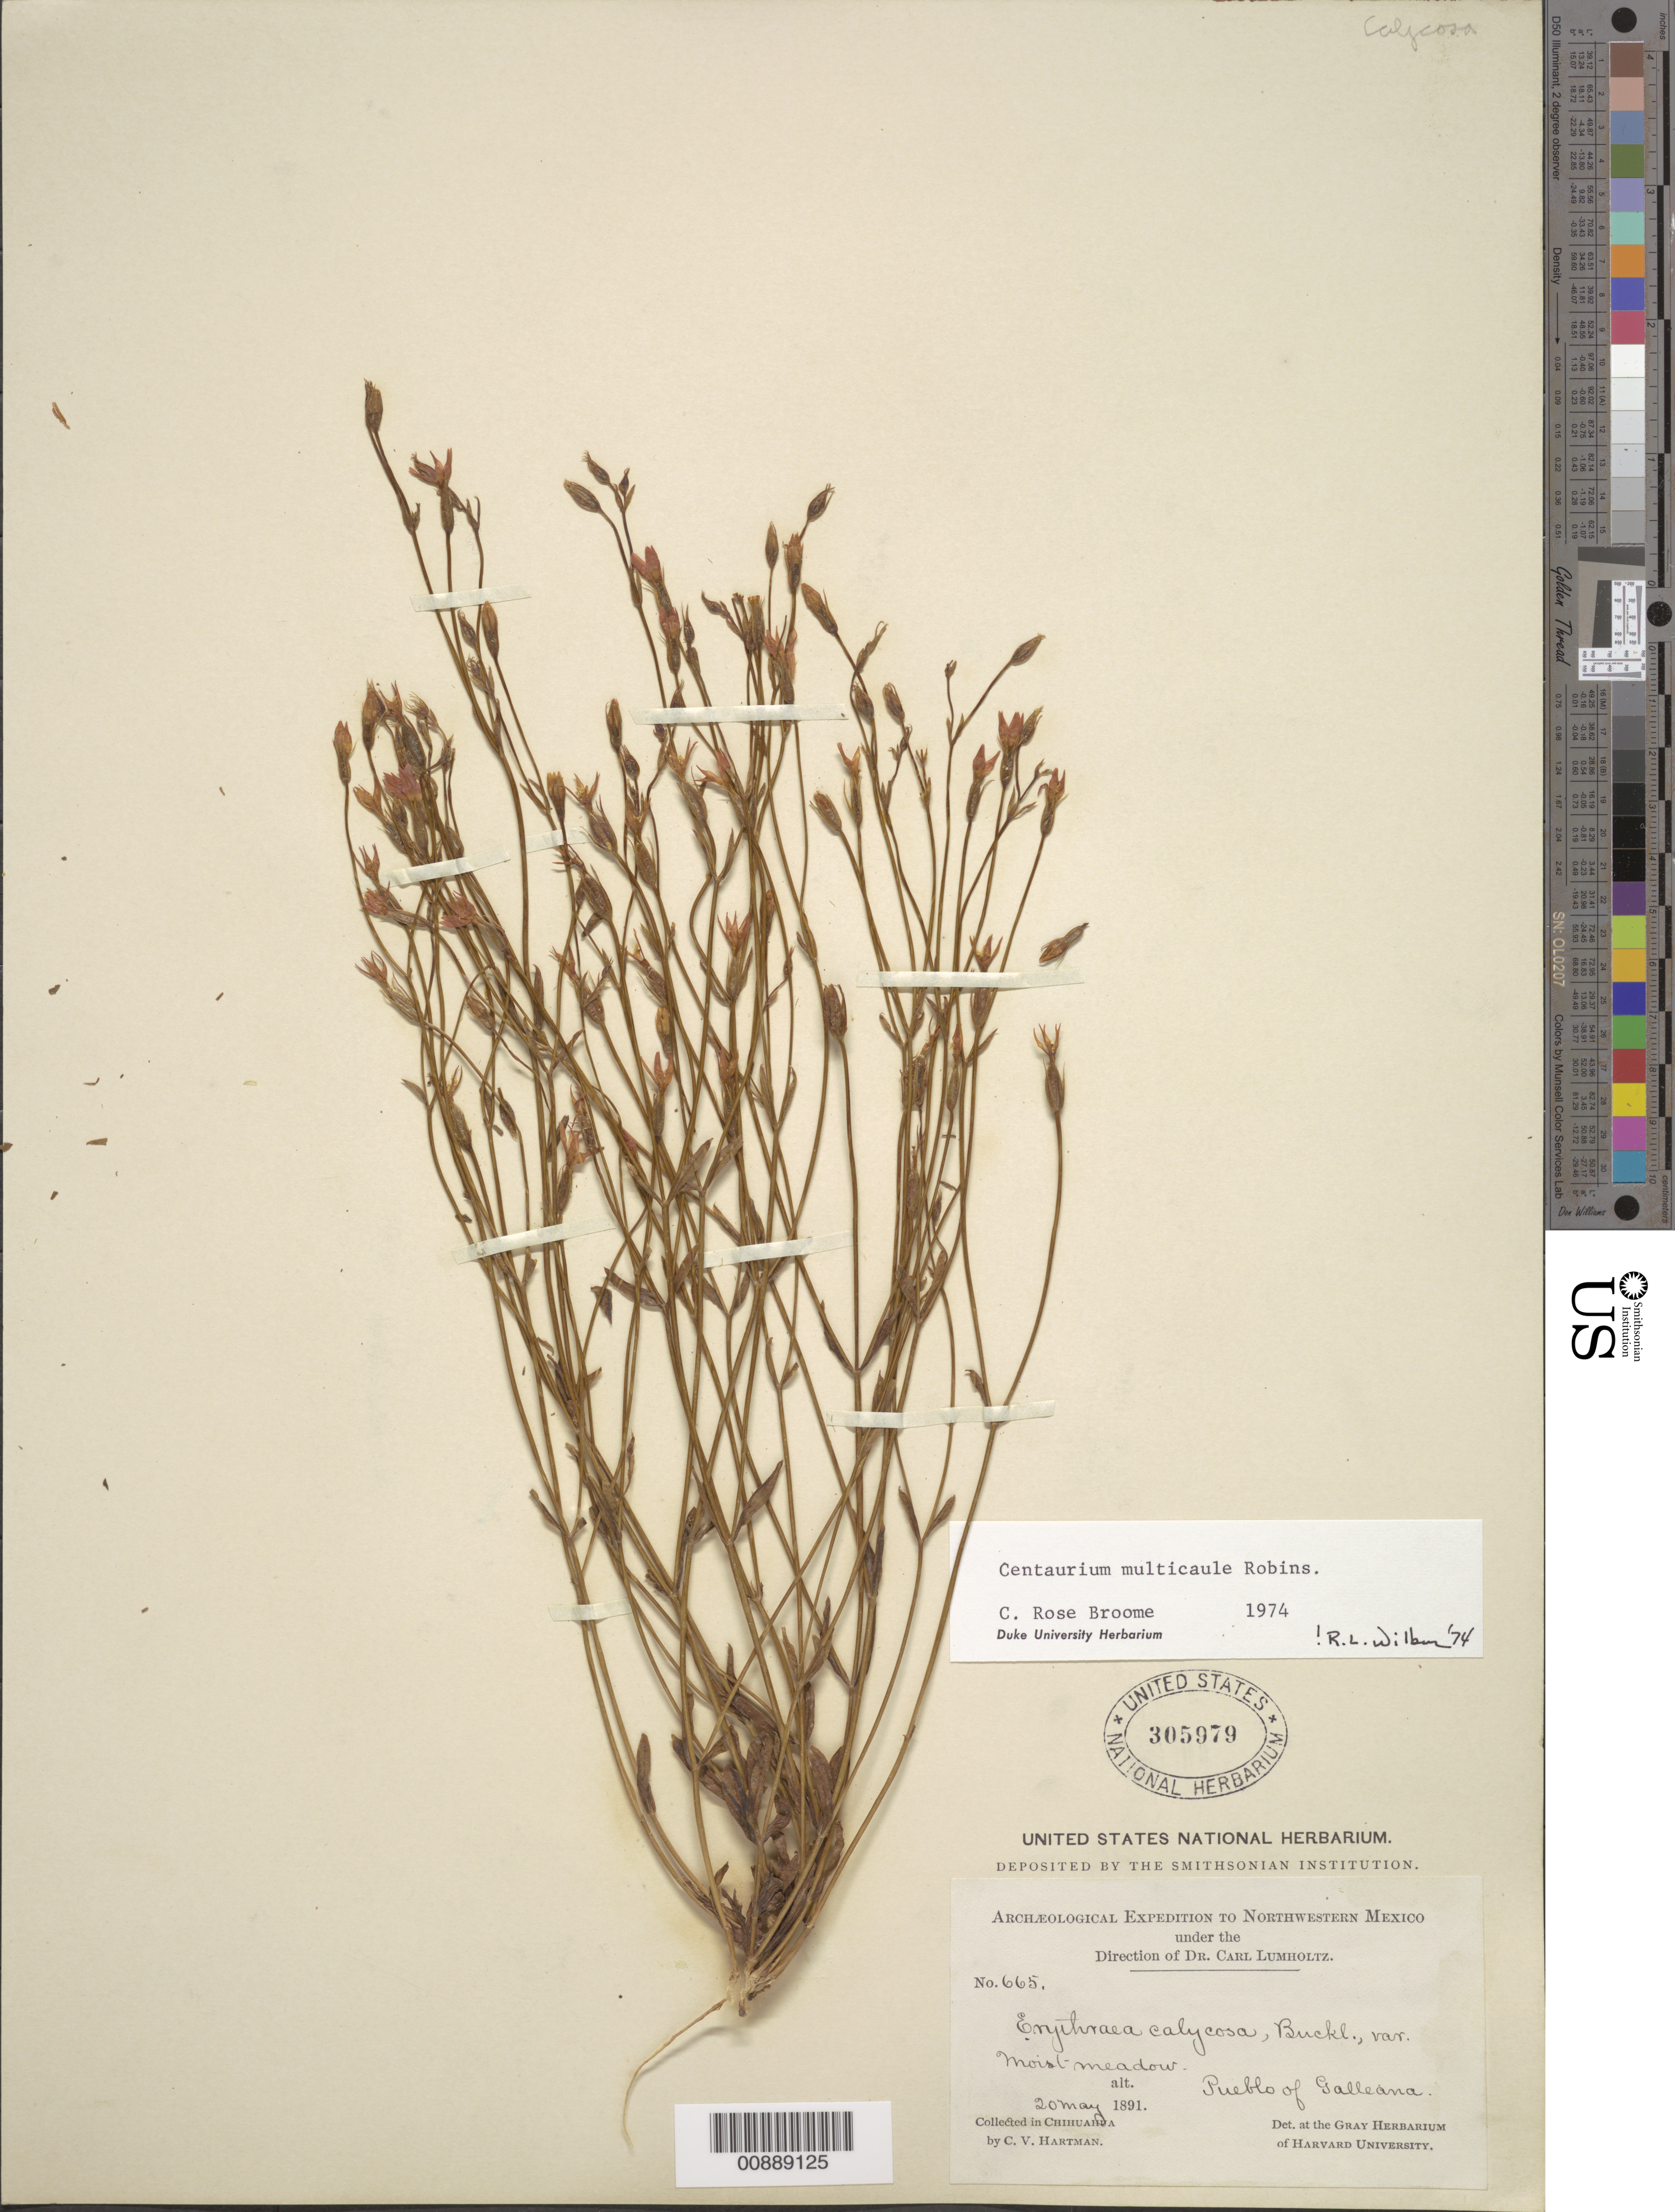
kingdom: Plantae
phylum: Tracheophyta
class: Magnoliopsida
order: Gentianales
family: Gentianaceae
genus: Centaurium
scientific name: Centaurium multicaule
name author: B.L. Rob.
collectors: C. V. Hartman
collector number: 665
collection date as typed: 20 May 1891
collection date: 1891-05-20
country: Mexico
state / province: Chihuahua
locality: Pueblo of Galleana [sic], Chihuahua.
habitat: Moist meadow.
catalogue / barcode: US 305979